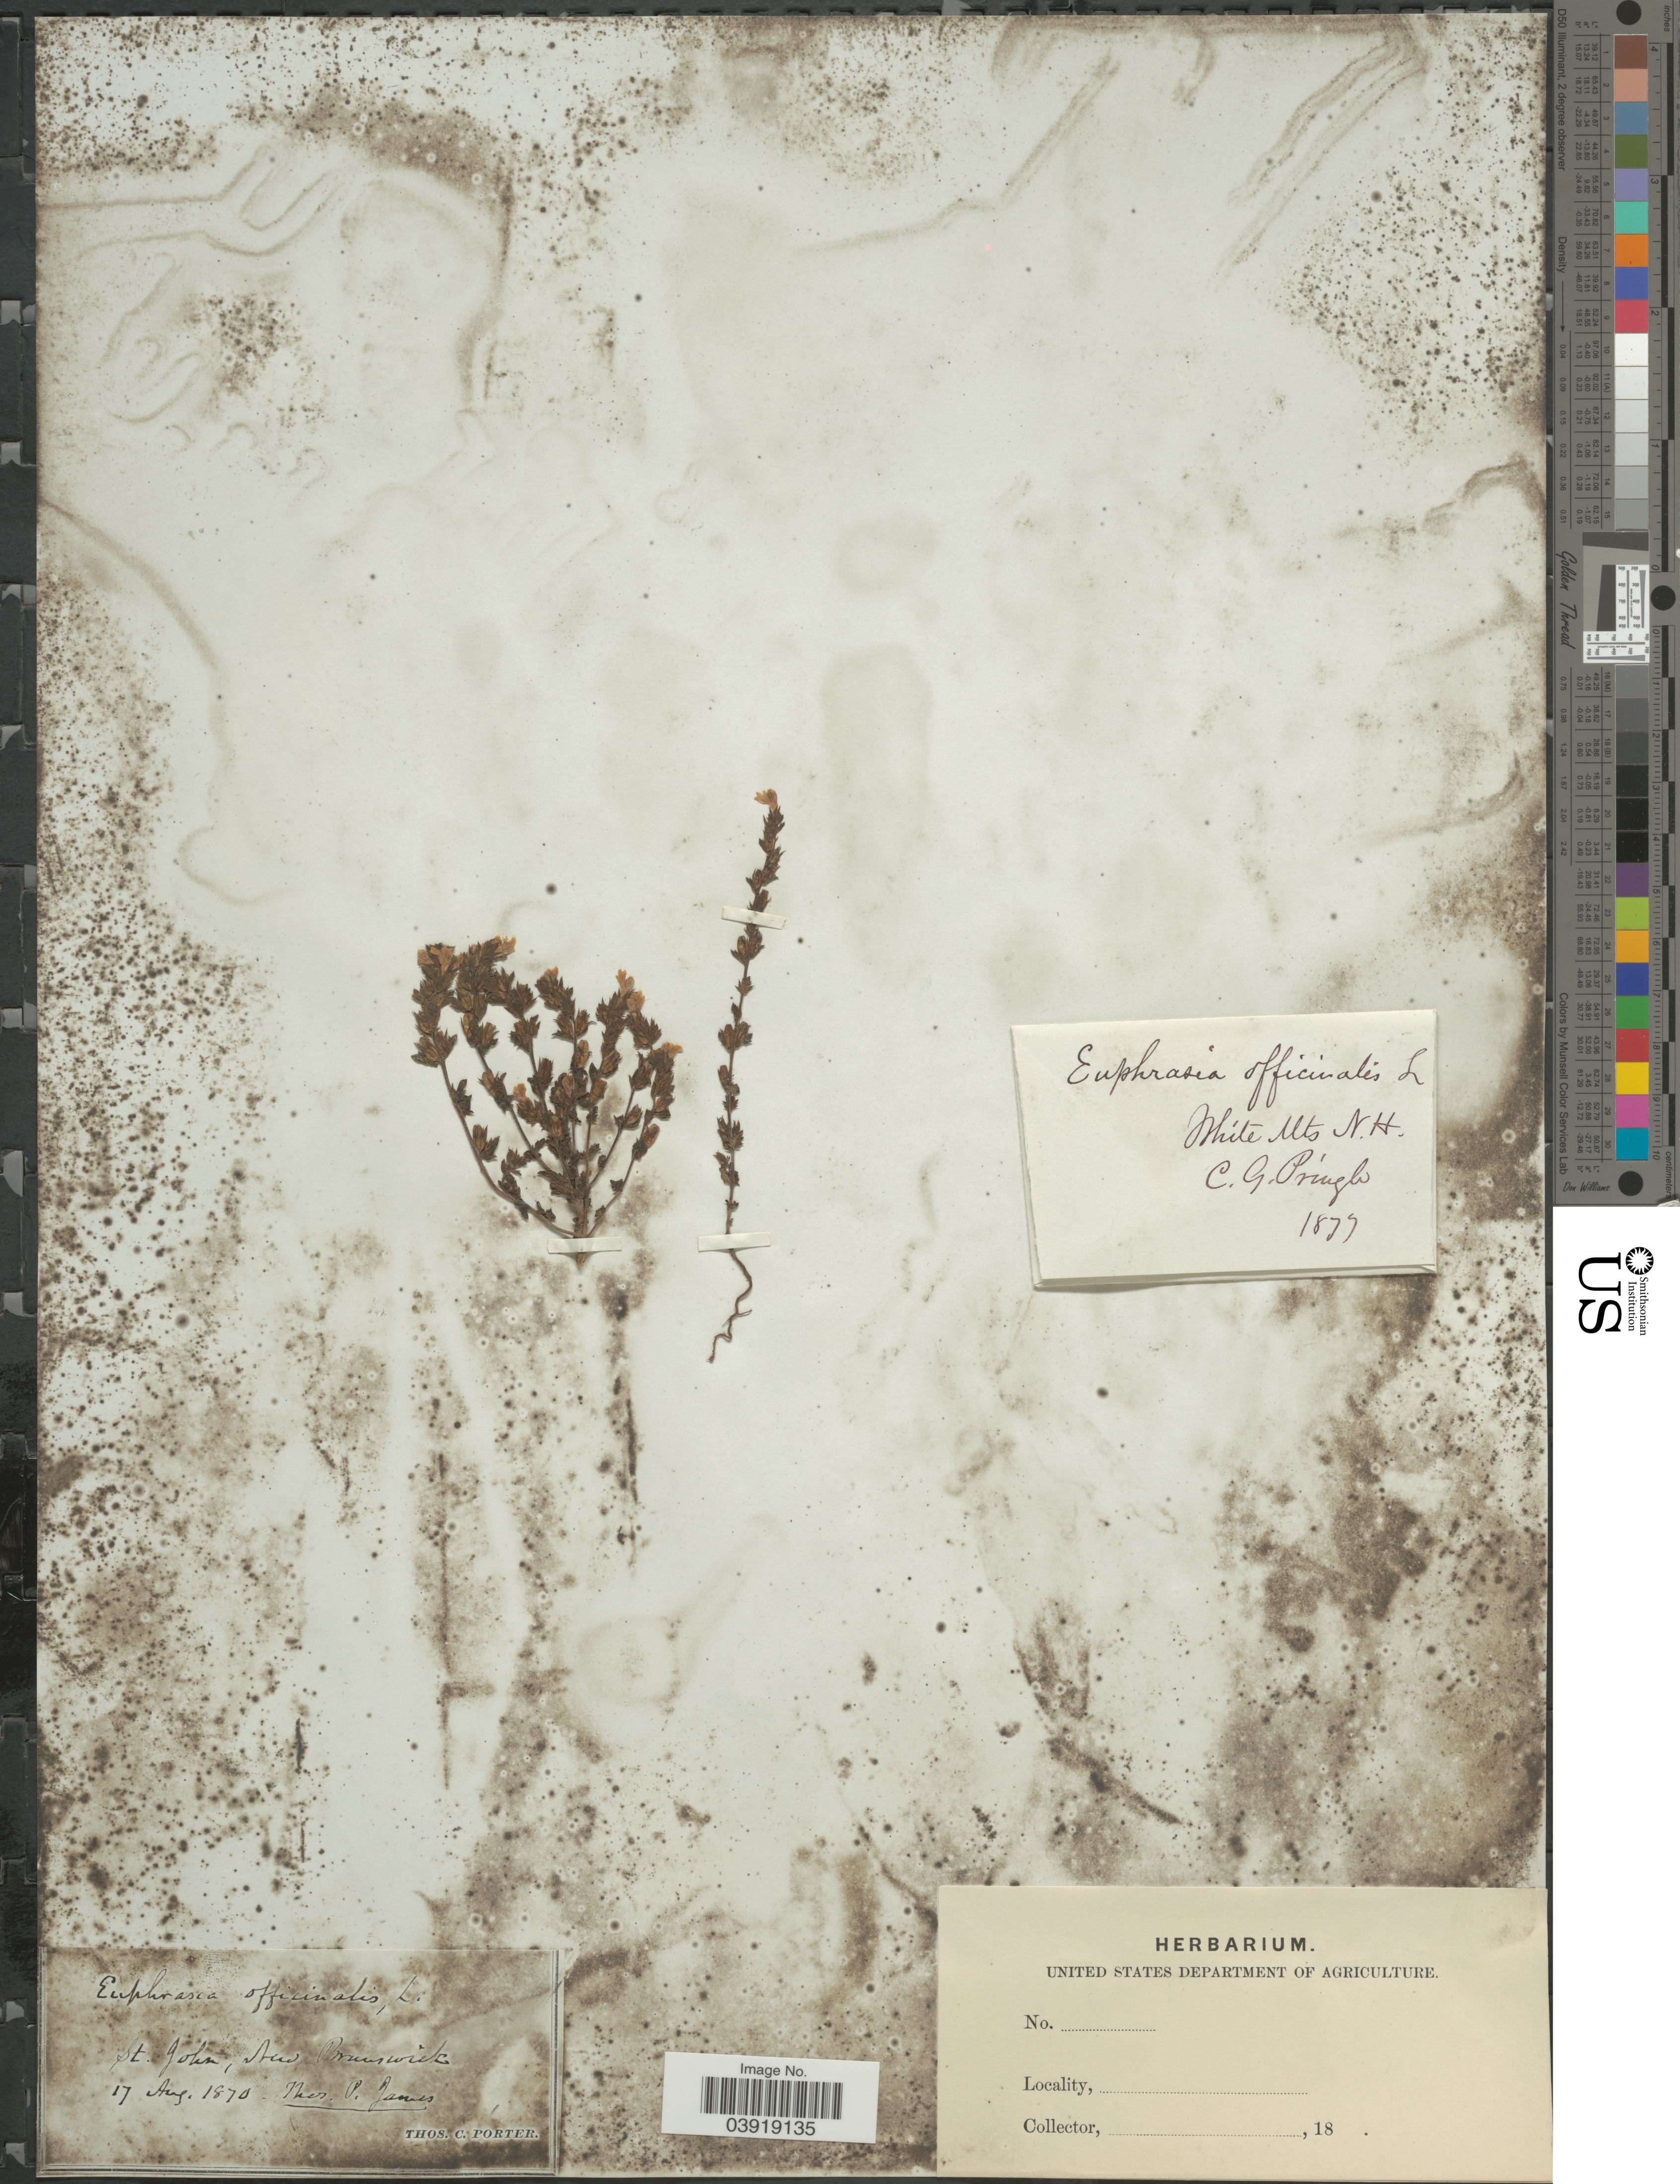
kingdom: Plantae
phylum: Tracheophyta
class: Magnoliopsida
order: Lamiales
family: Orobanchaceae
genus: Euphrasia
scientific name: Euphrasia sp.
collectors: T. P. James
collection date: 1870-08-17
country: Canada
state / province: New Brunswick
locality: St. John.